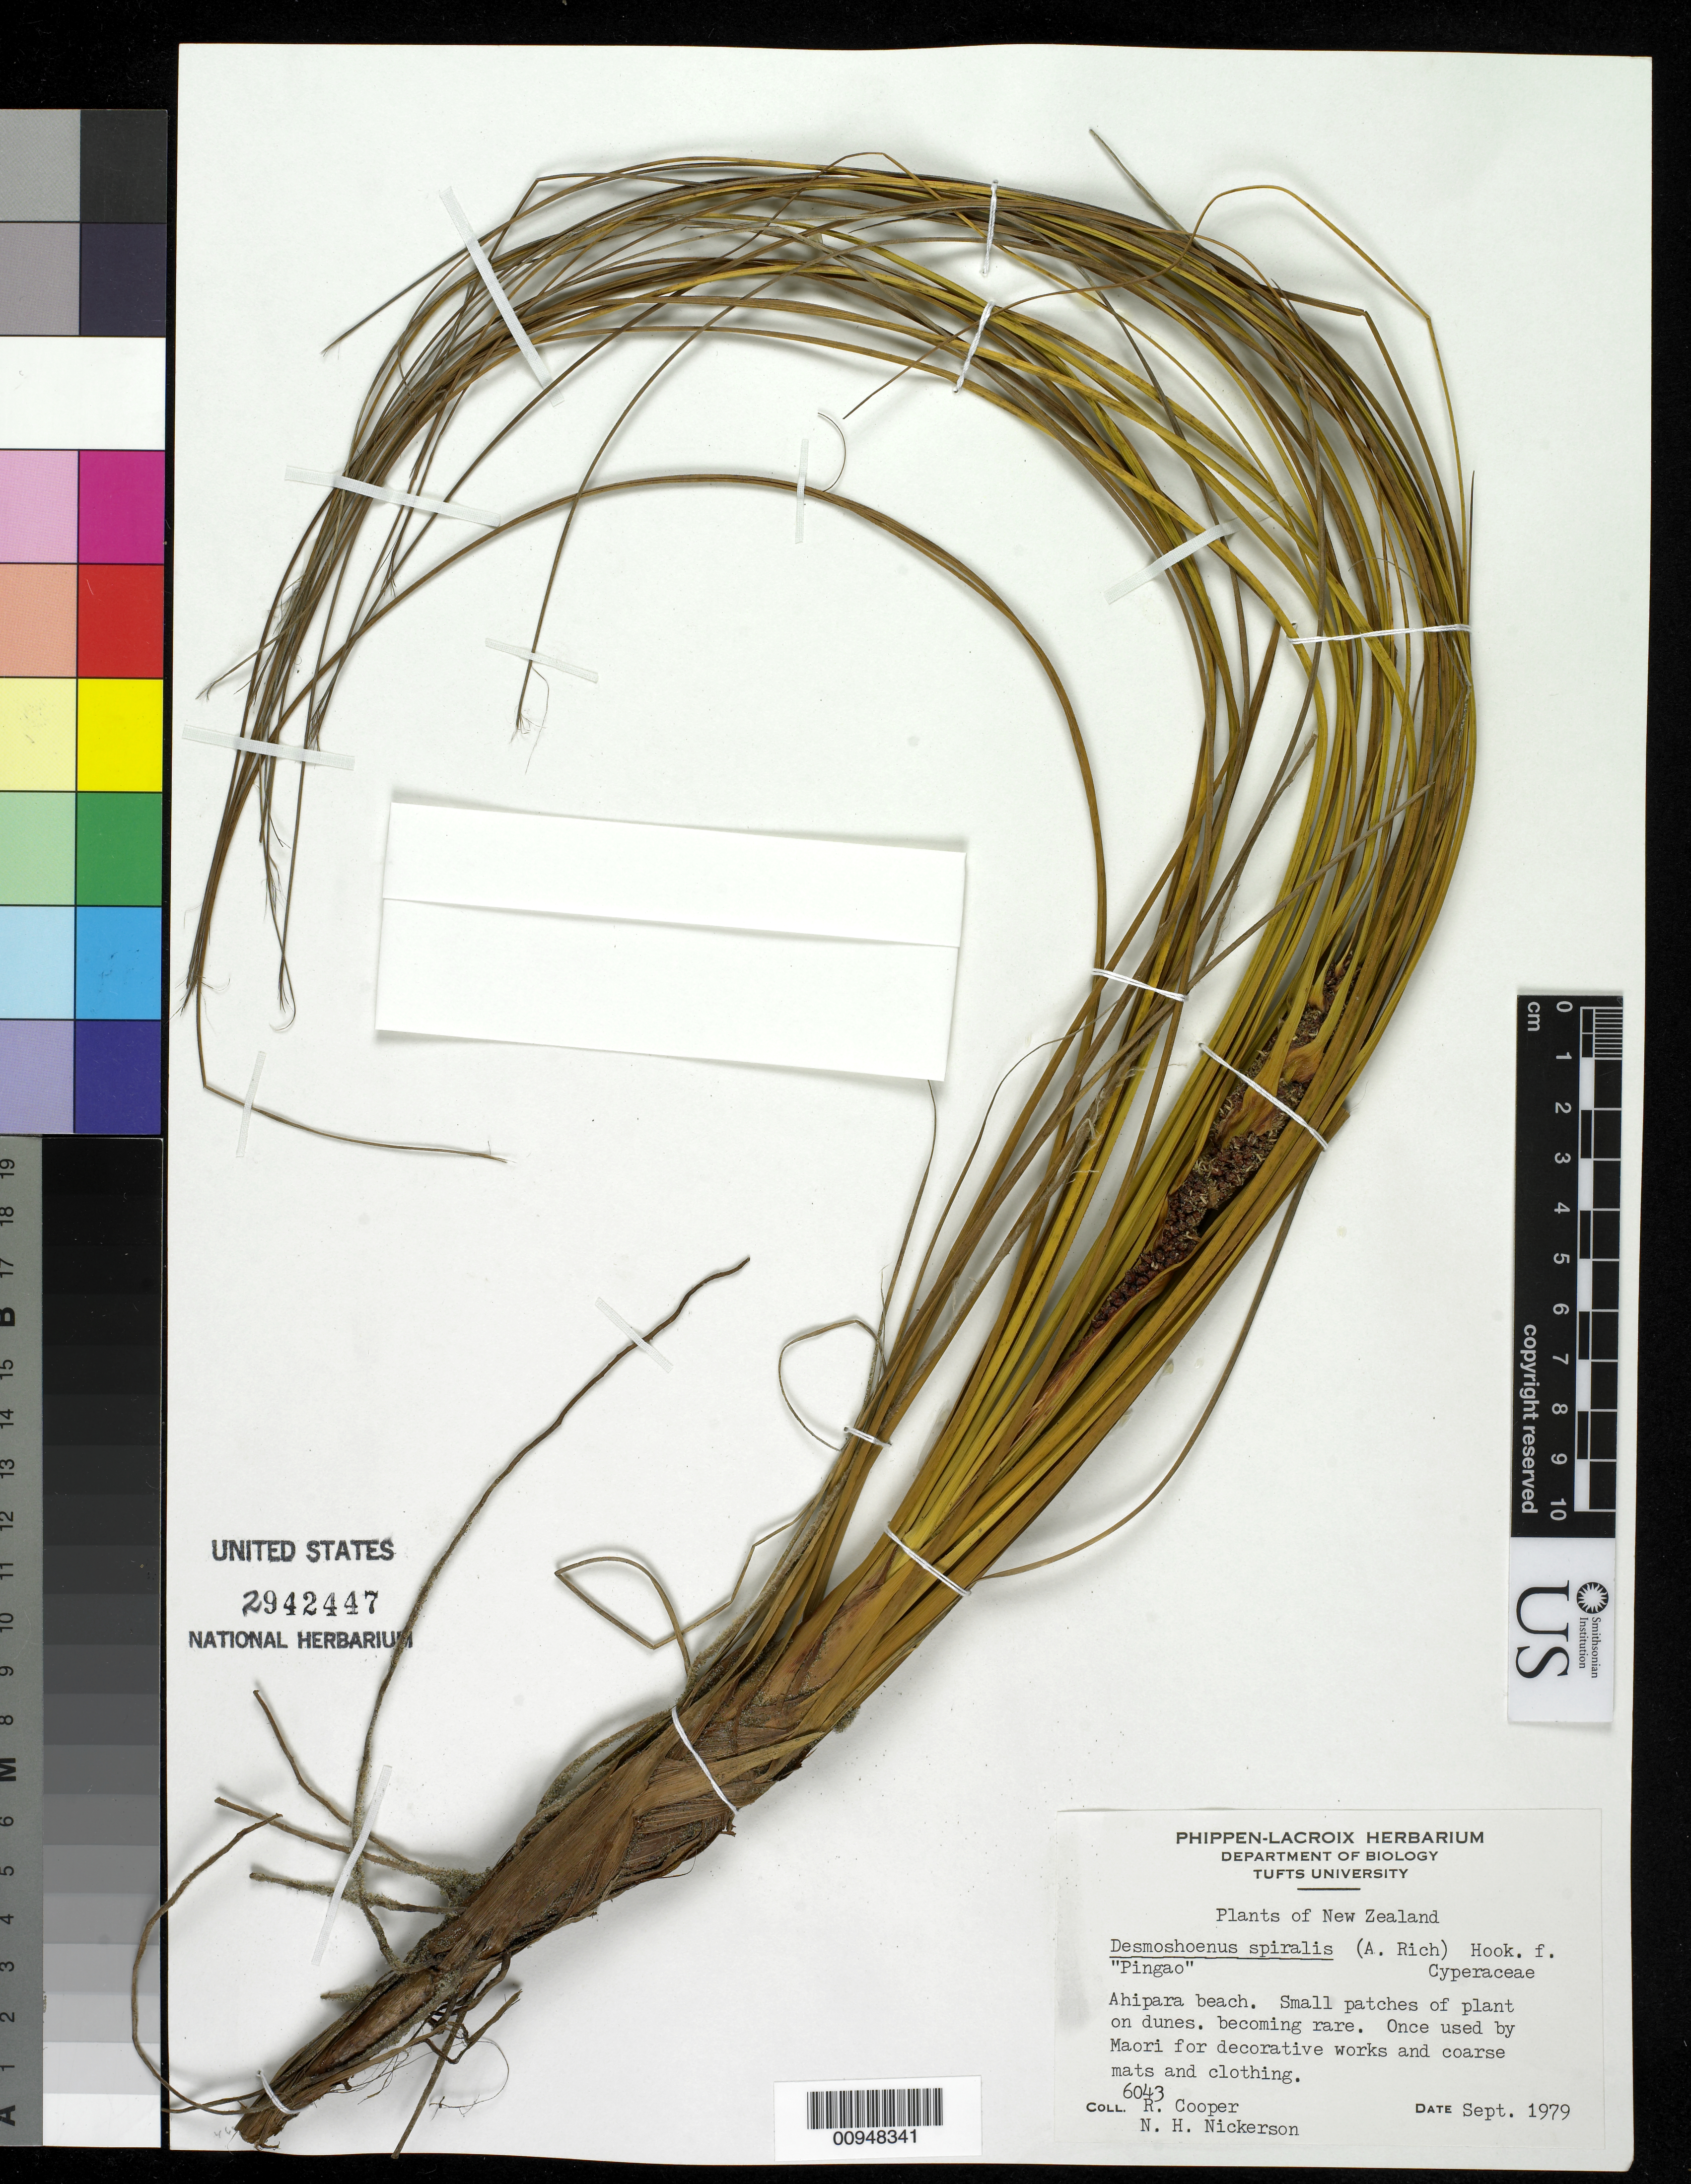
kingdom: Plantae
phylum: Tracheophyta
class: Liliopsida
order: Poales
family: Cyperaceae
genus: Ficinia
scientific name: Ficinia spiralis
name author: (A. Rich.) Muasya & de Lange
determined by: Strong, Mark T., (BOT), Smithsonian Institution - National Museum of Natural History (UNITED STATES)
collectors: R. Cooper & N. Nickerson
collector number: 6043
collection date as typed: Sep 1979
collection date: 1979-09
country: New Zealand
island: North Island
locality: Ahipara Beach.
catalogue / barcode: US 2942447